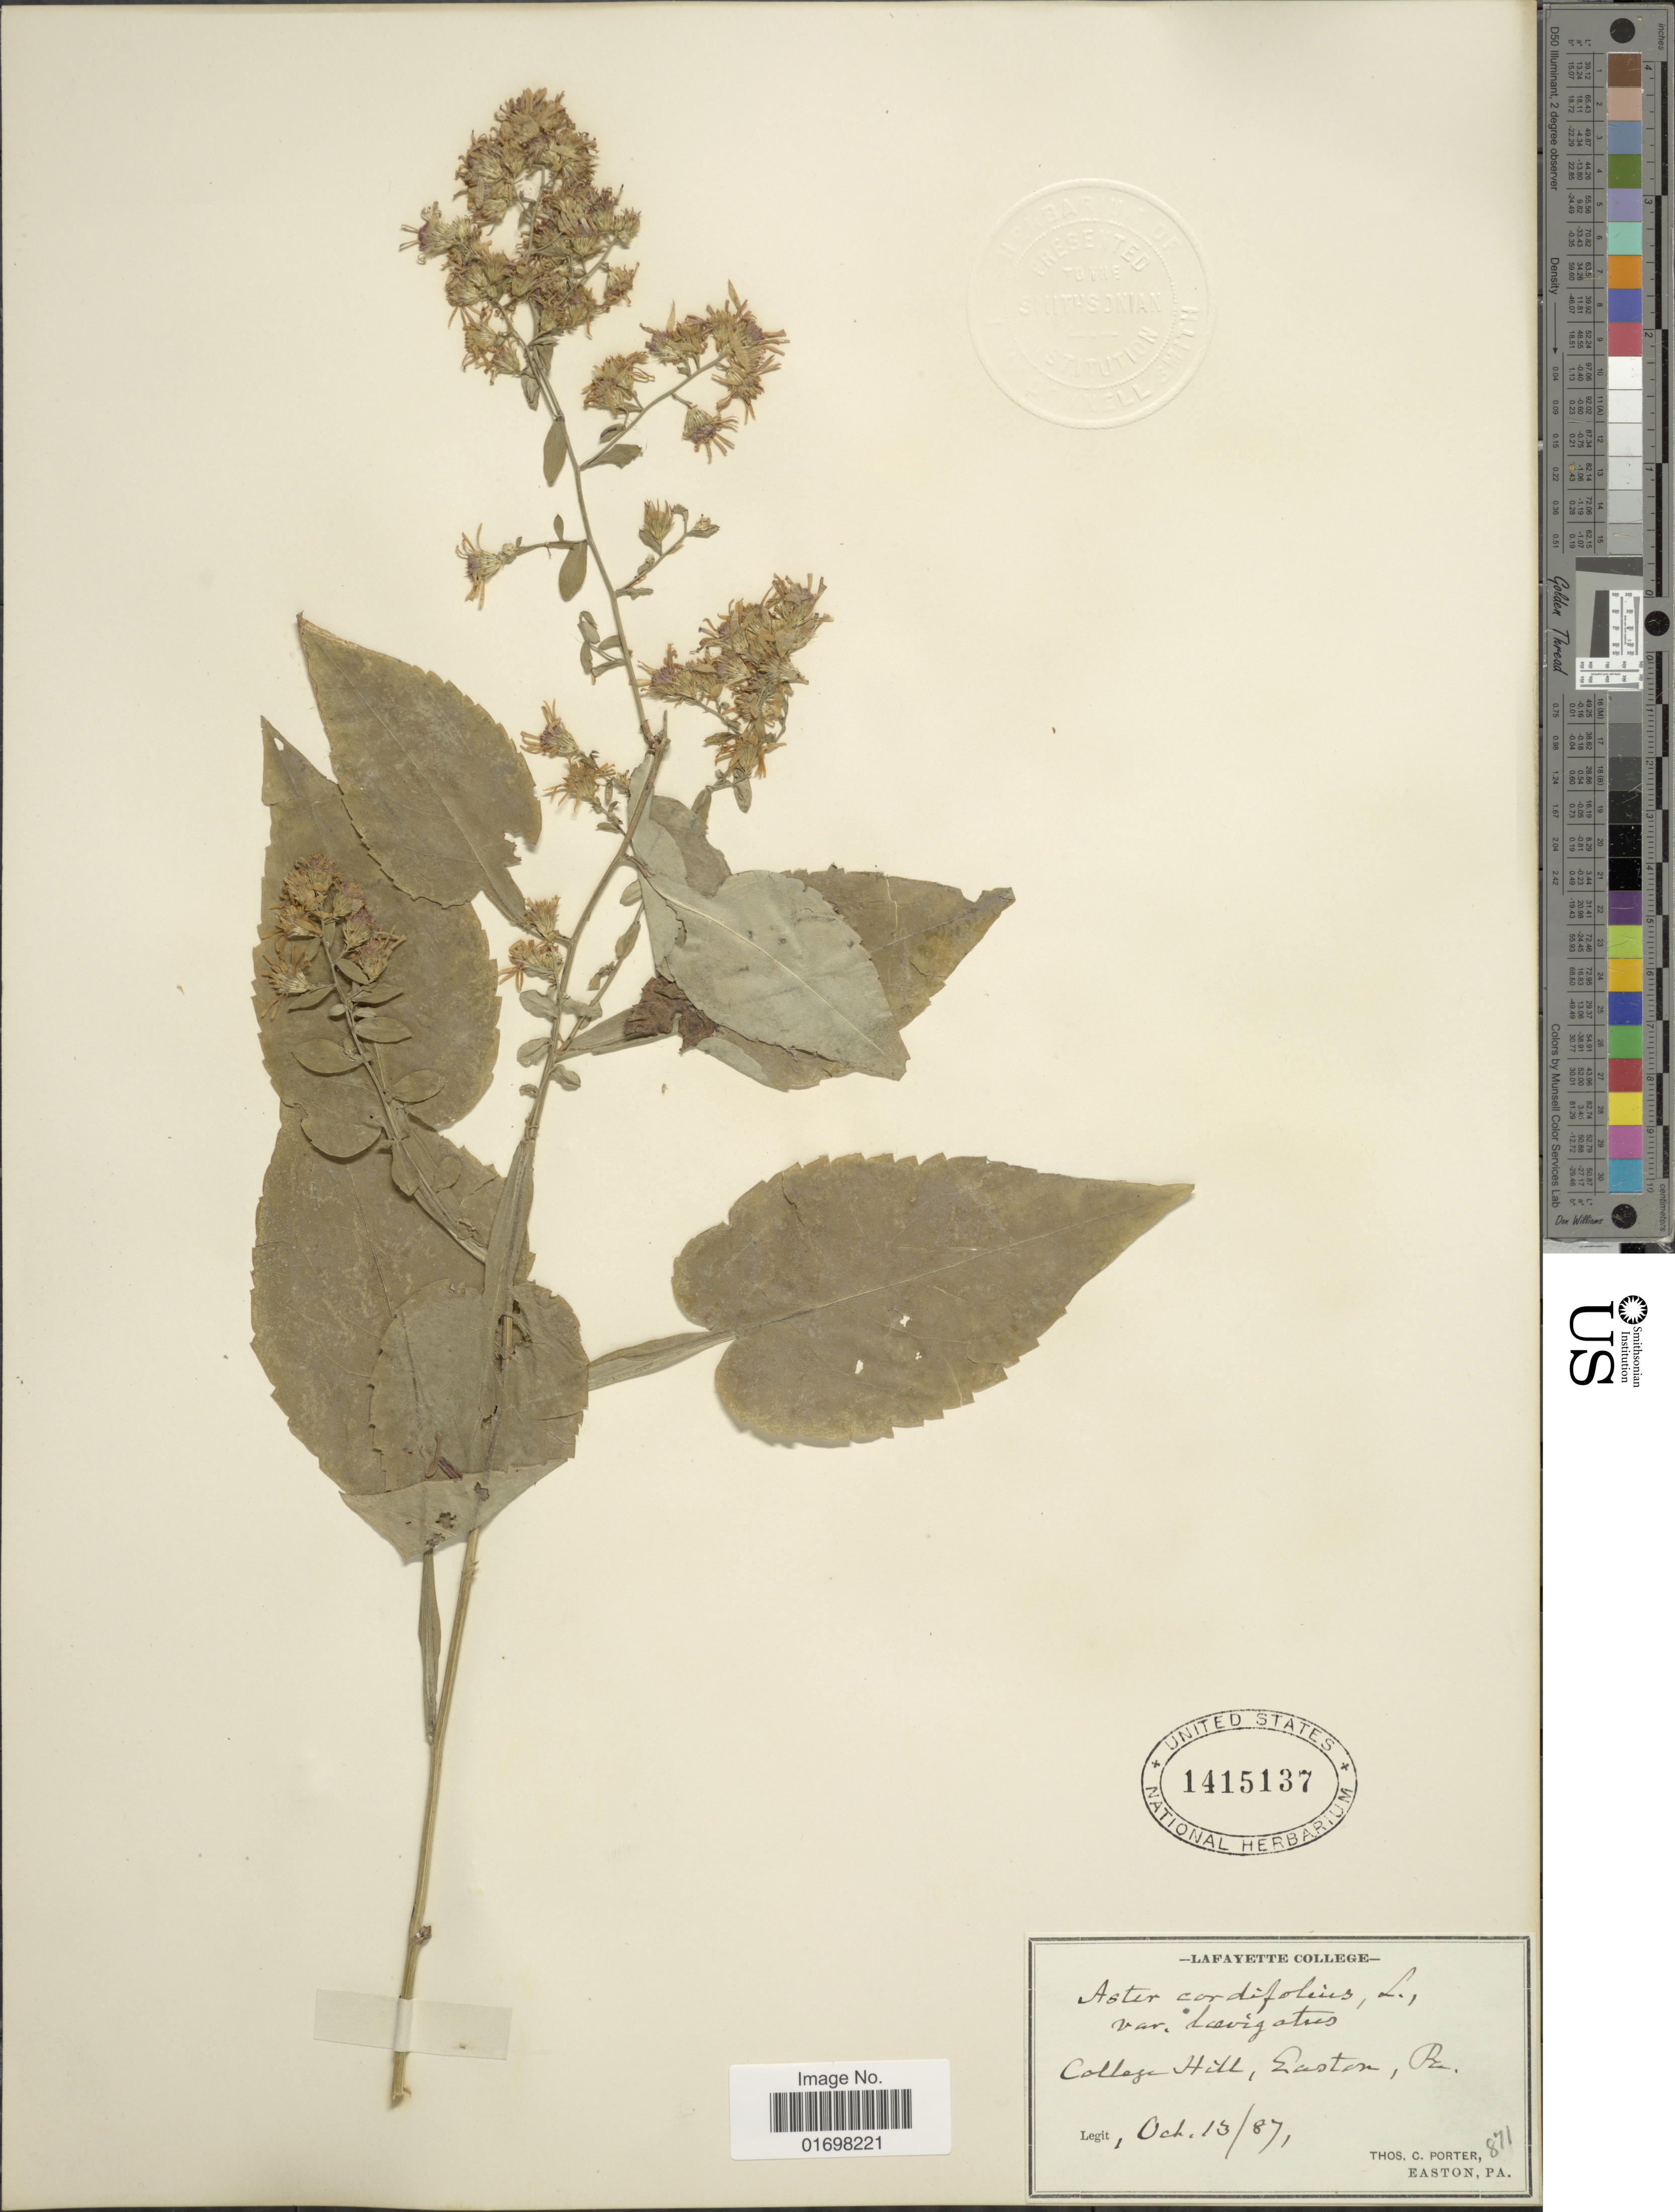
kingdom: Plantae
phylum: Tracheophyta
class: Magnoliopsida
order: Asterales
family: Asteraceae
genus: Symphyotrichum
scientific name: Symphyotrichum cordifolium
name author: (L.) G.L. Nesom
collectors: T. C. Porter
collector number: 871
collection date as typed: Transcribed d/m/y: 13/10/87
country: United States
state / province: Pennsylvania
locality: College Hill, Easton, Pa.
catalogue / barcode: US 1415137